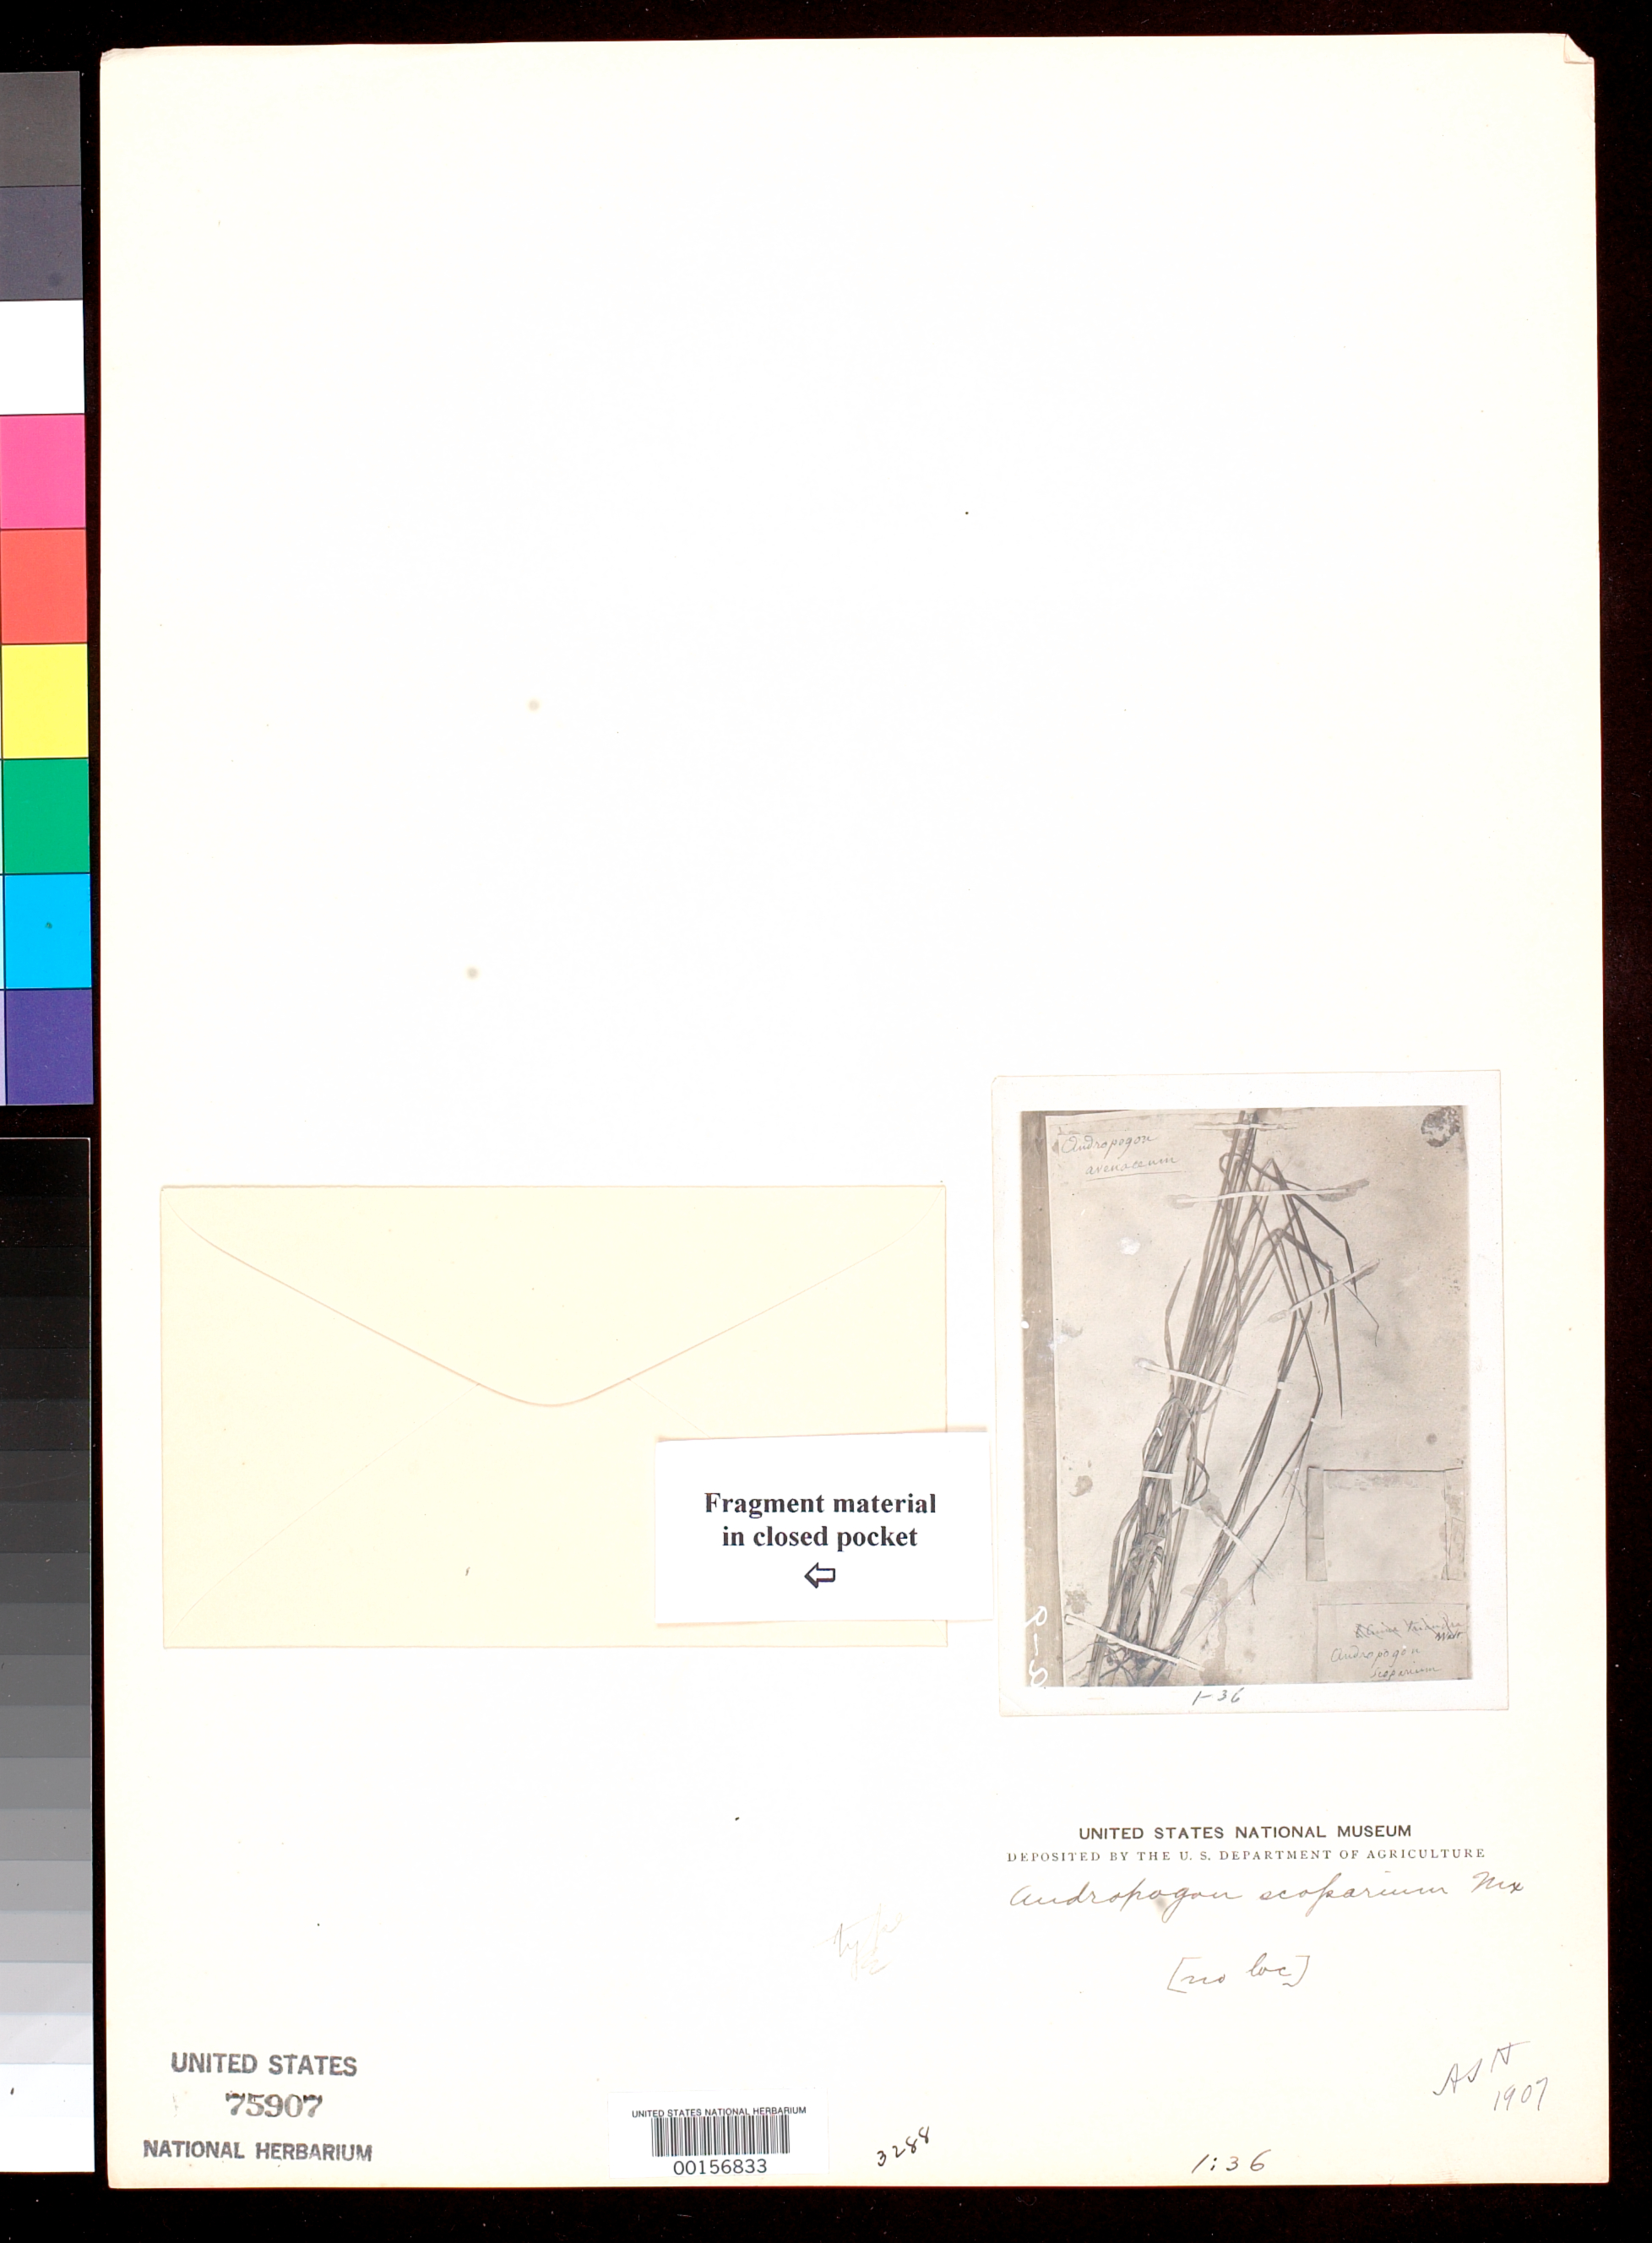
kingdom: Plantae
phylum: Tracheophyta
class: Liliopsida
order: Poales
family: Poaceae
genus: Andropogon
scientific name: Andropogon scoparius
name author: Michx.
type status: Syntype Fragment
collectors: A. Michaux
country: United States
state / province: South Carolina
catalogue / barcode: US 75907